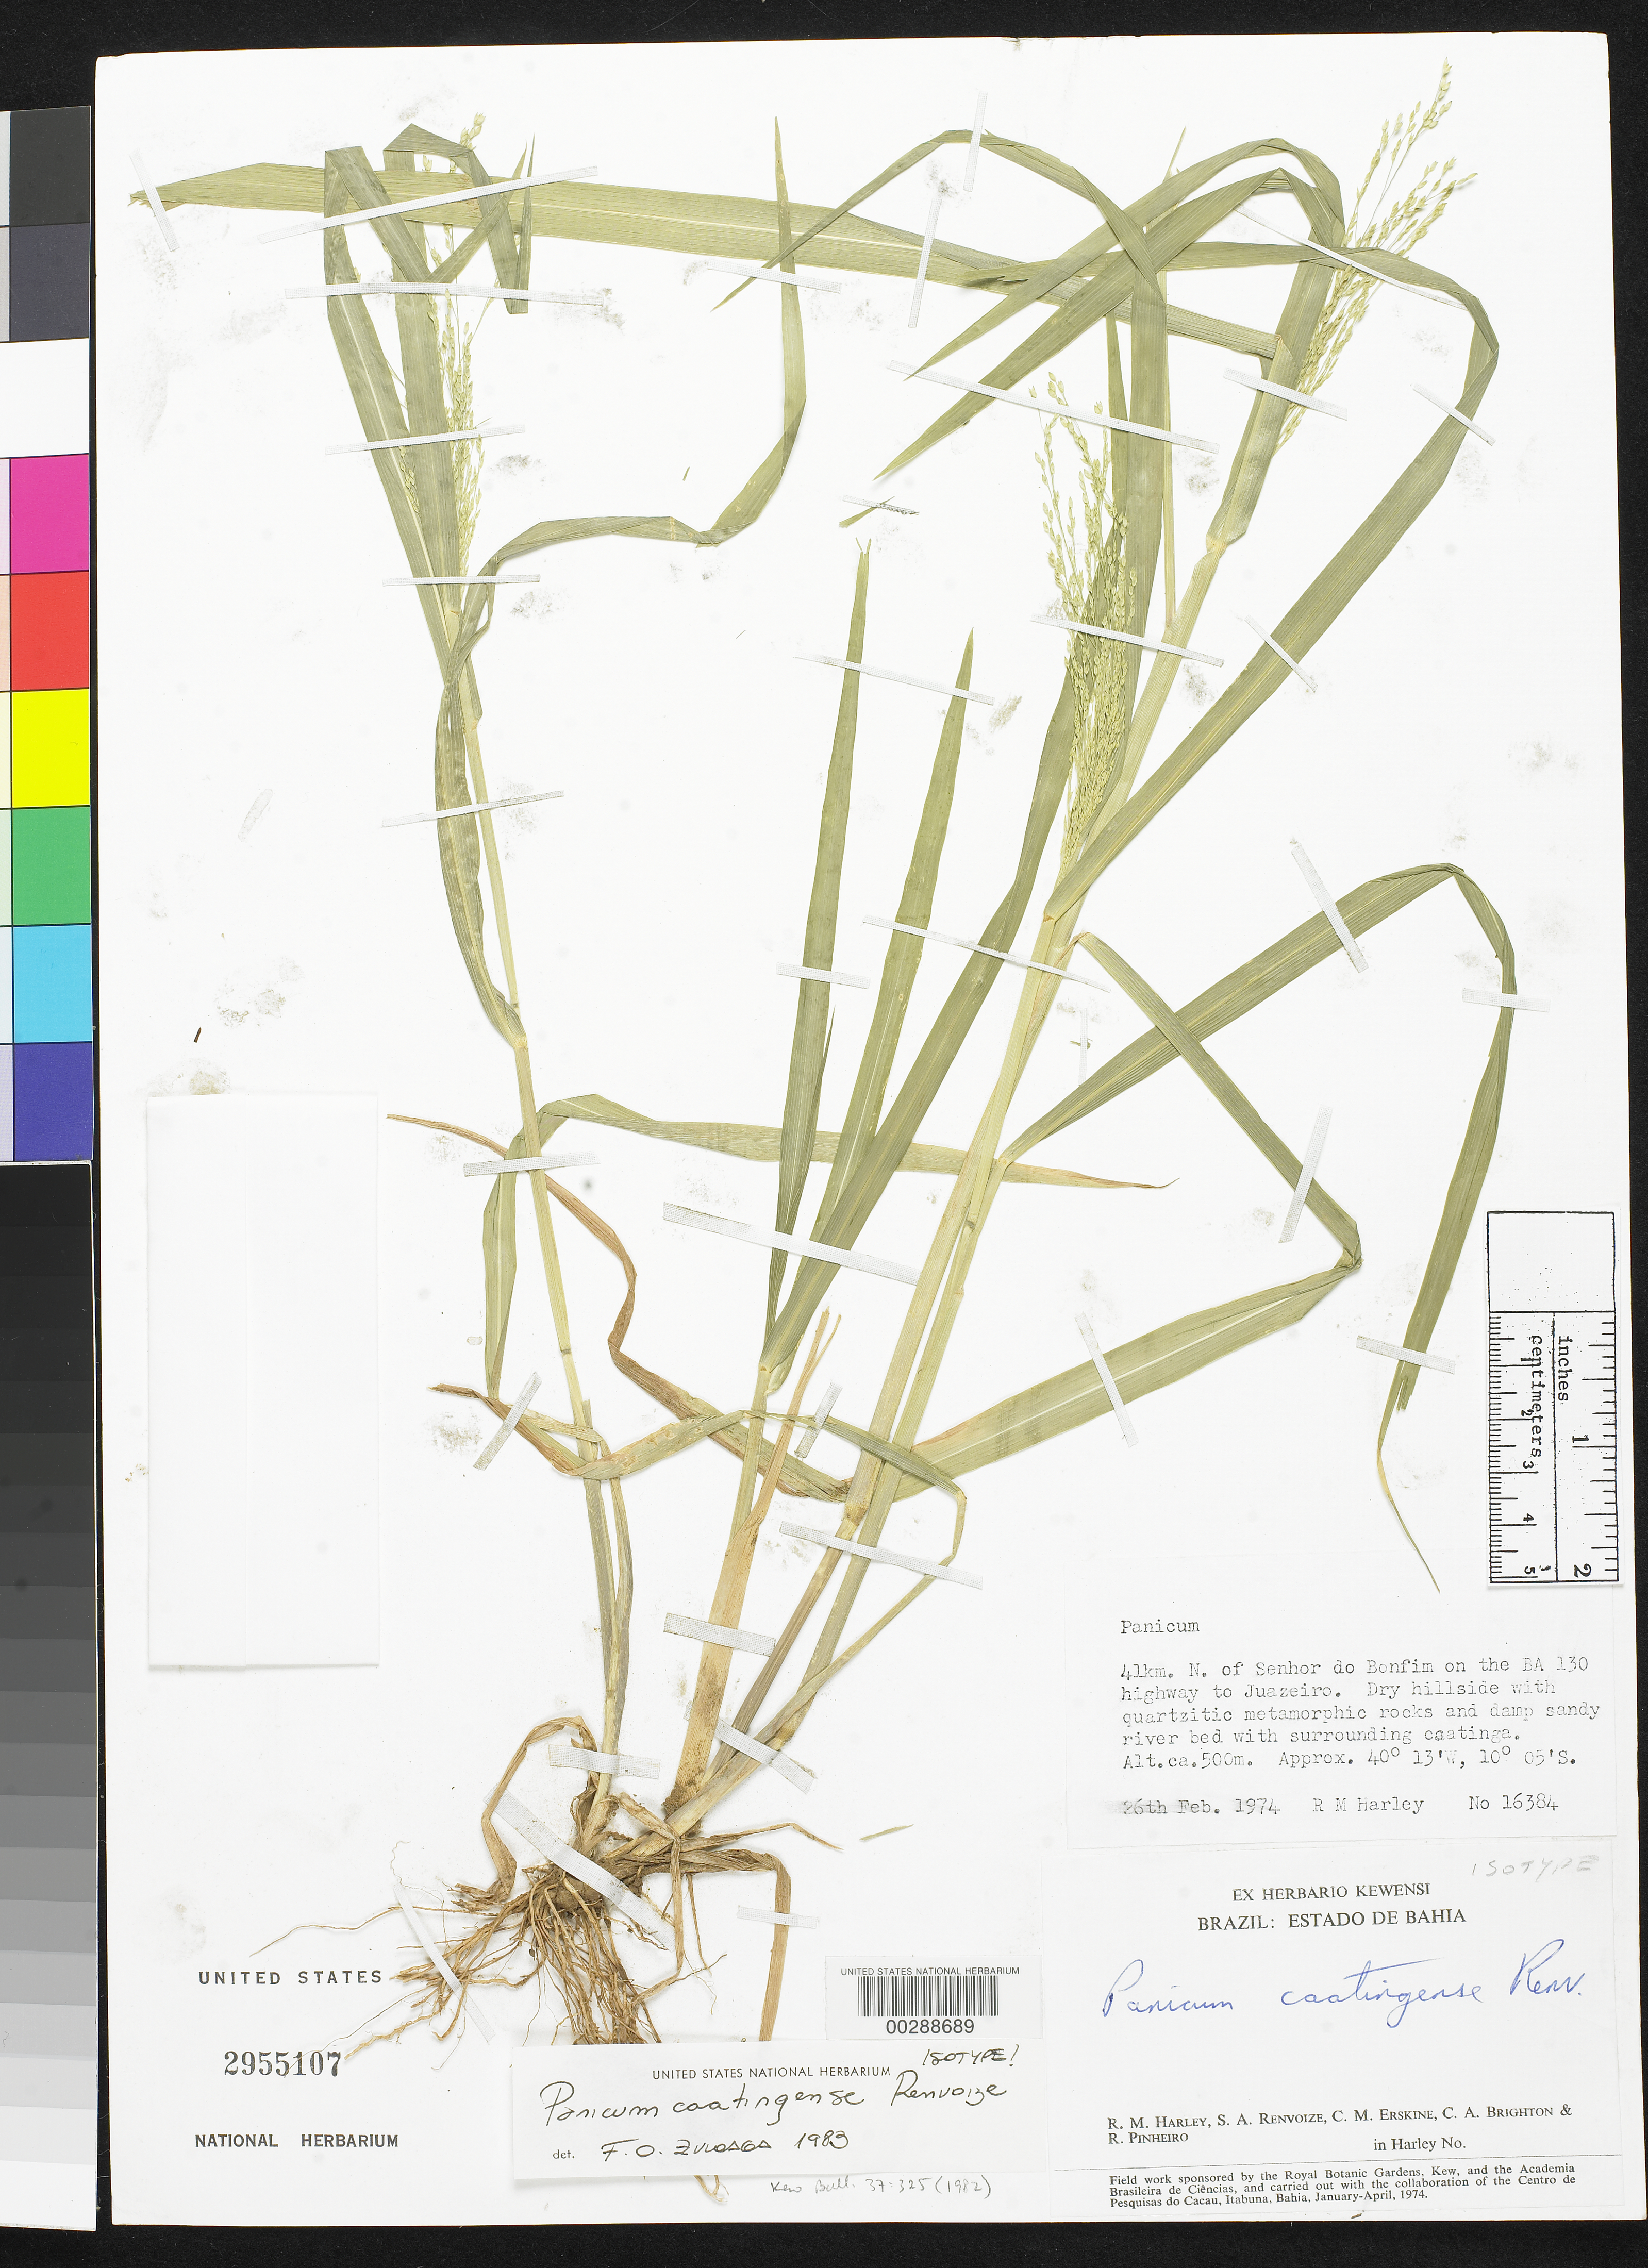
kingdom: Plantae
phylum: Tracheophyta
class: Liliopsida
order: Poales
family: Poaceae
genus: Panicum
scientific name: Panicum caatingense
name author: Renvoize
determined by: Zuloaga, F. O.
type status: Isotype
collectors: R. M. Harley & et al.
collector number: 16384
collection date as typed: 26 Feb 1974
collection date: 1974-02-26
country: Brazil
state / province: Bahia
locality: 41 km N of Senhor do Bonfim on the BA 130 highway to Juazeiro.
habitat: Dry hillside with quartzitic metamorphic rocks and damp sandy river bed with surrounding caatinga.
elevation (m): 500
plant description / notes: Holotype at CEPEC.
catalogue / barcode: US 2955107